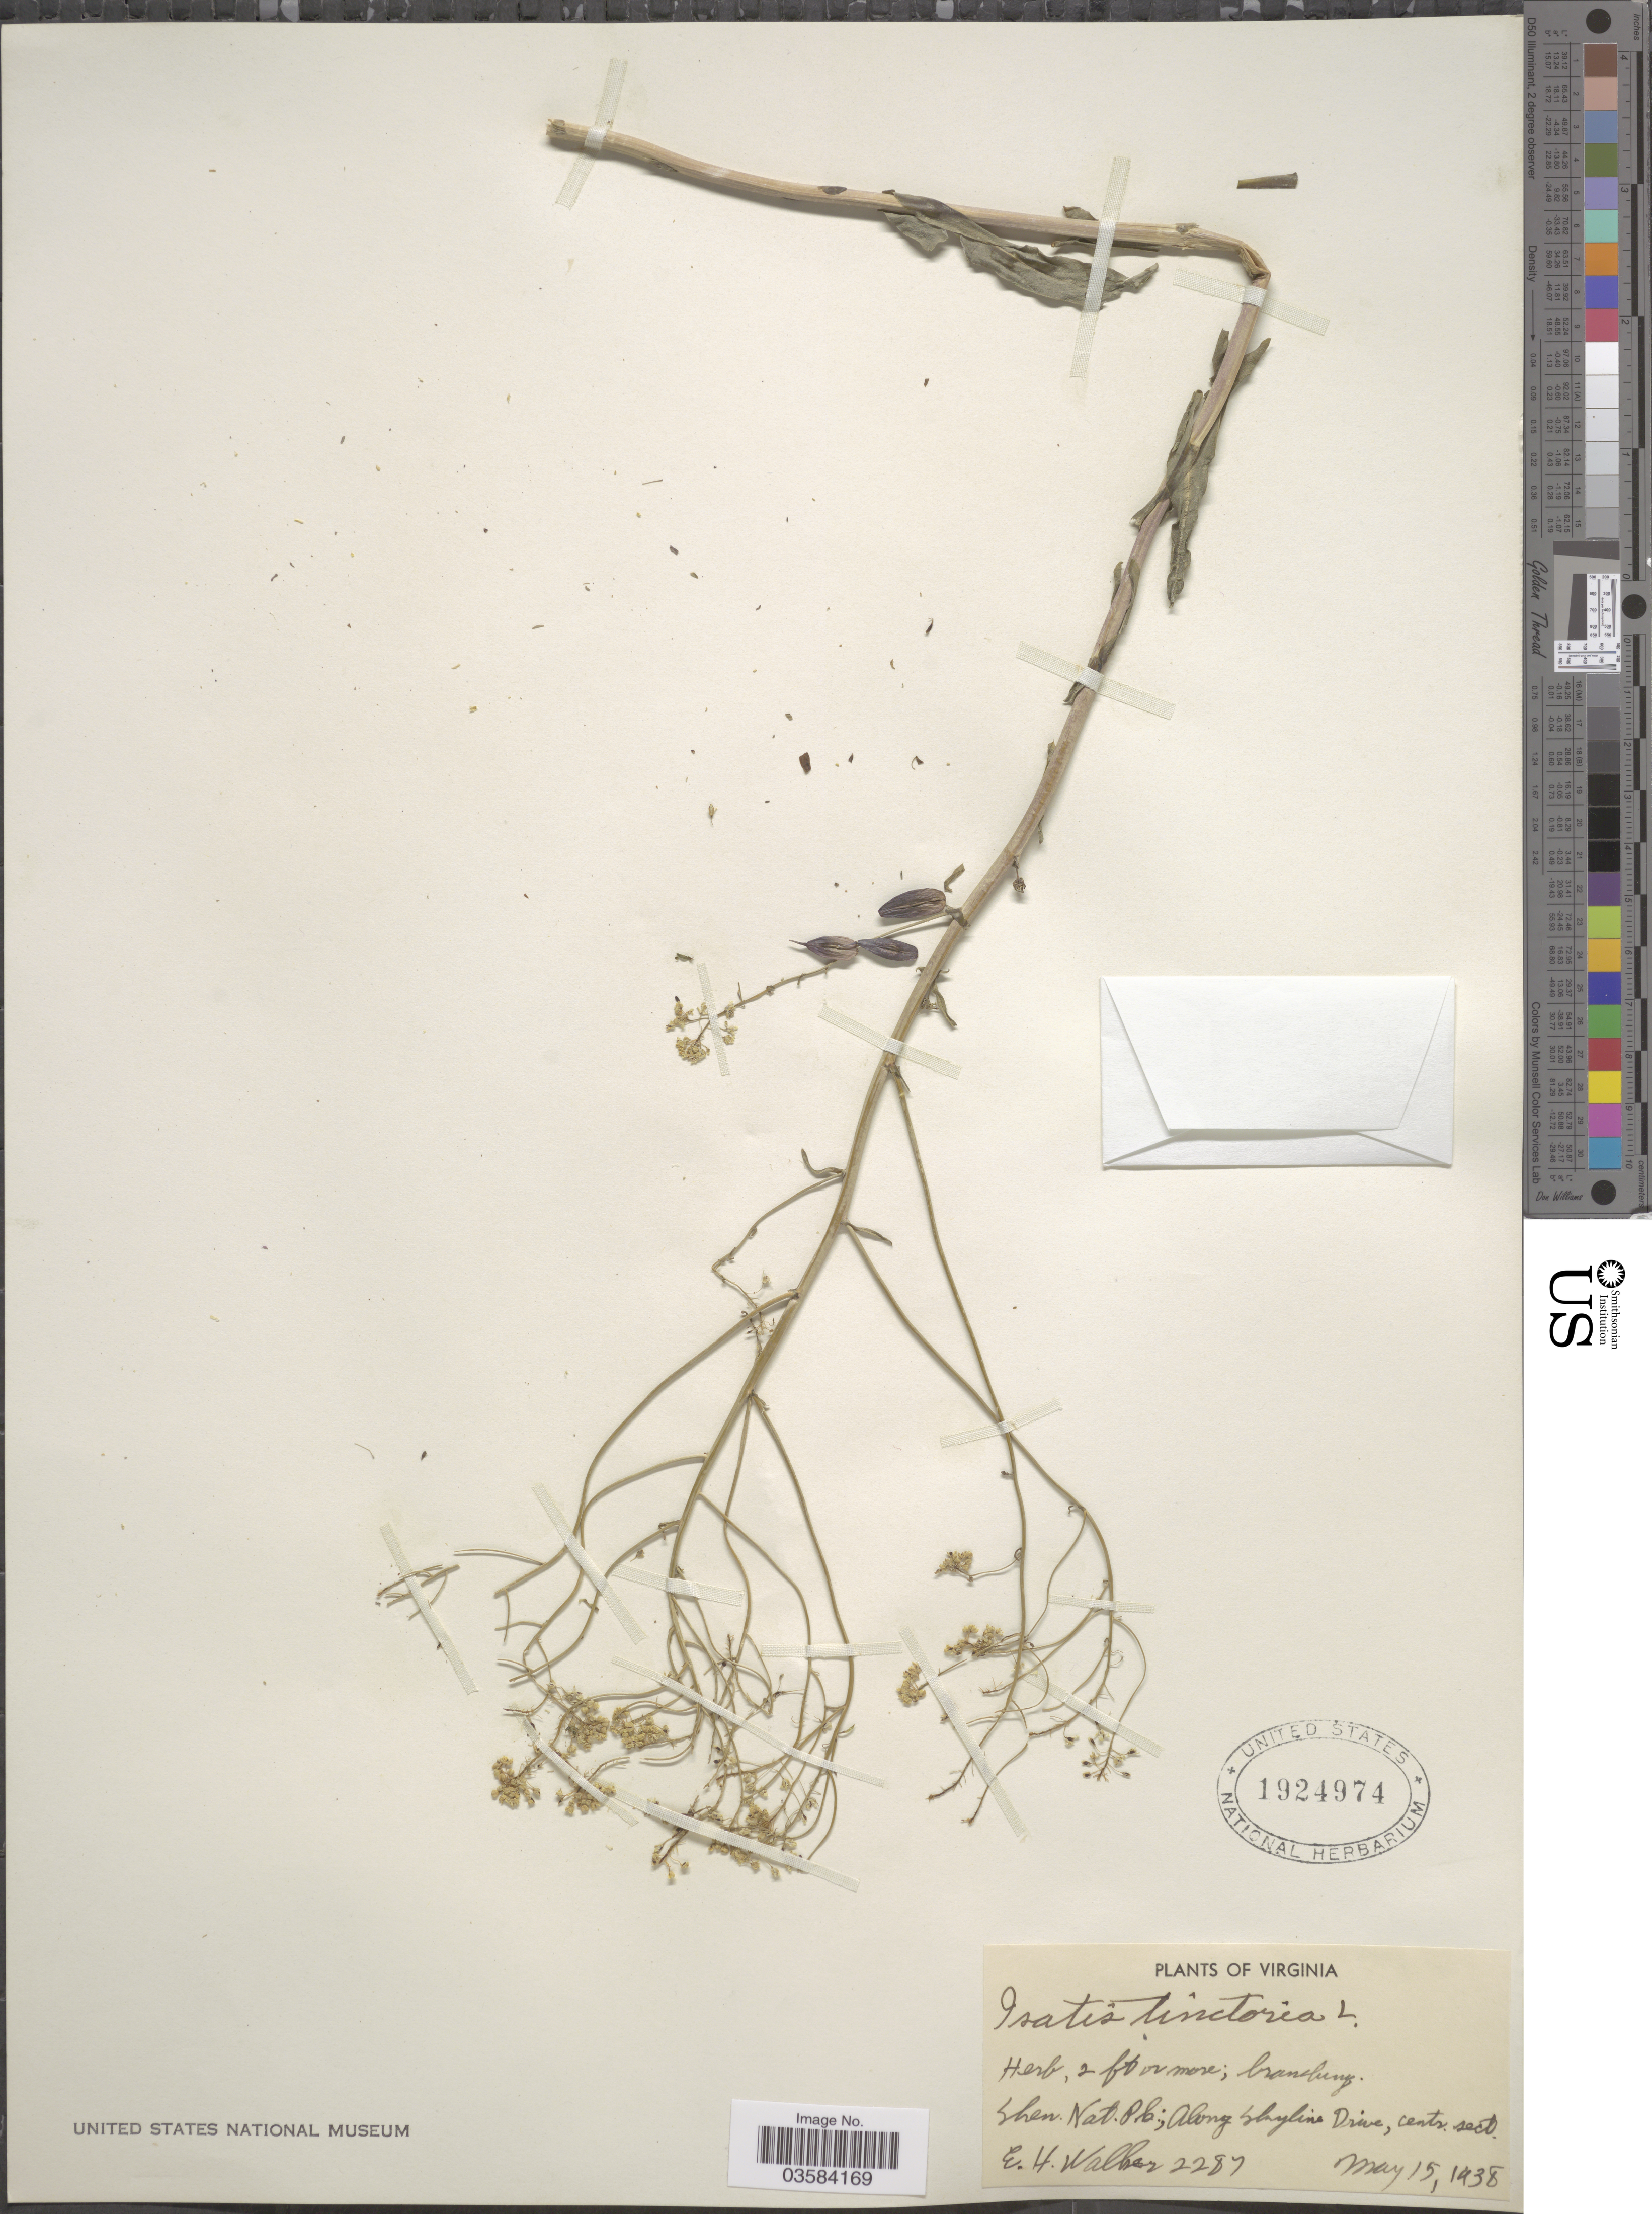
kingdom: Plantae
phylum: Tracheophyta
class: Magnoliopsida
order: Brassicales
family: Brassicaceae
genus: Isatis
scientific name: Isatis tinctoria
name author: L.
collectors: E. H. Walker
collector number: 2287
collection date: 1938-05-15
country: United States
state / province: Virginia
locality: Shen. Nat. Pk.; Along Skyline Drive, centr. sect.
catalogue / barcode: US 1924974